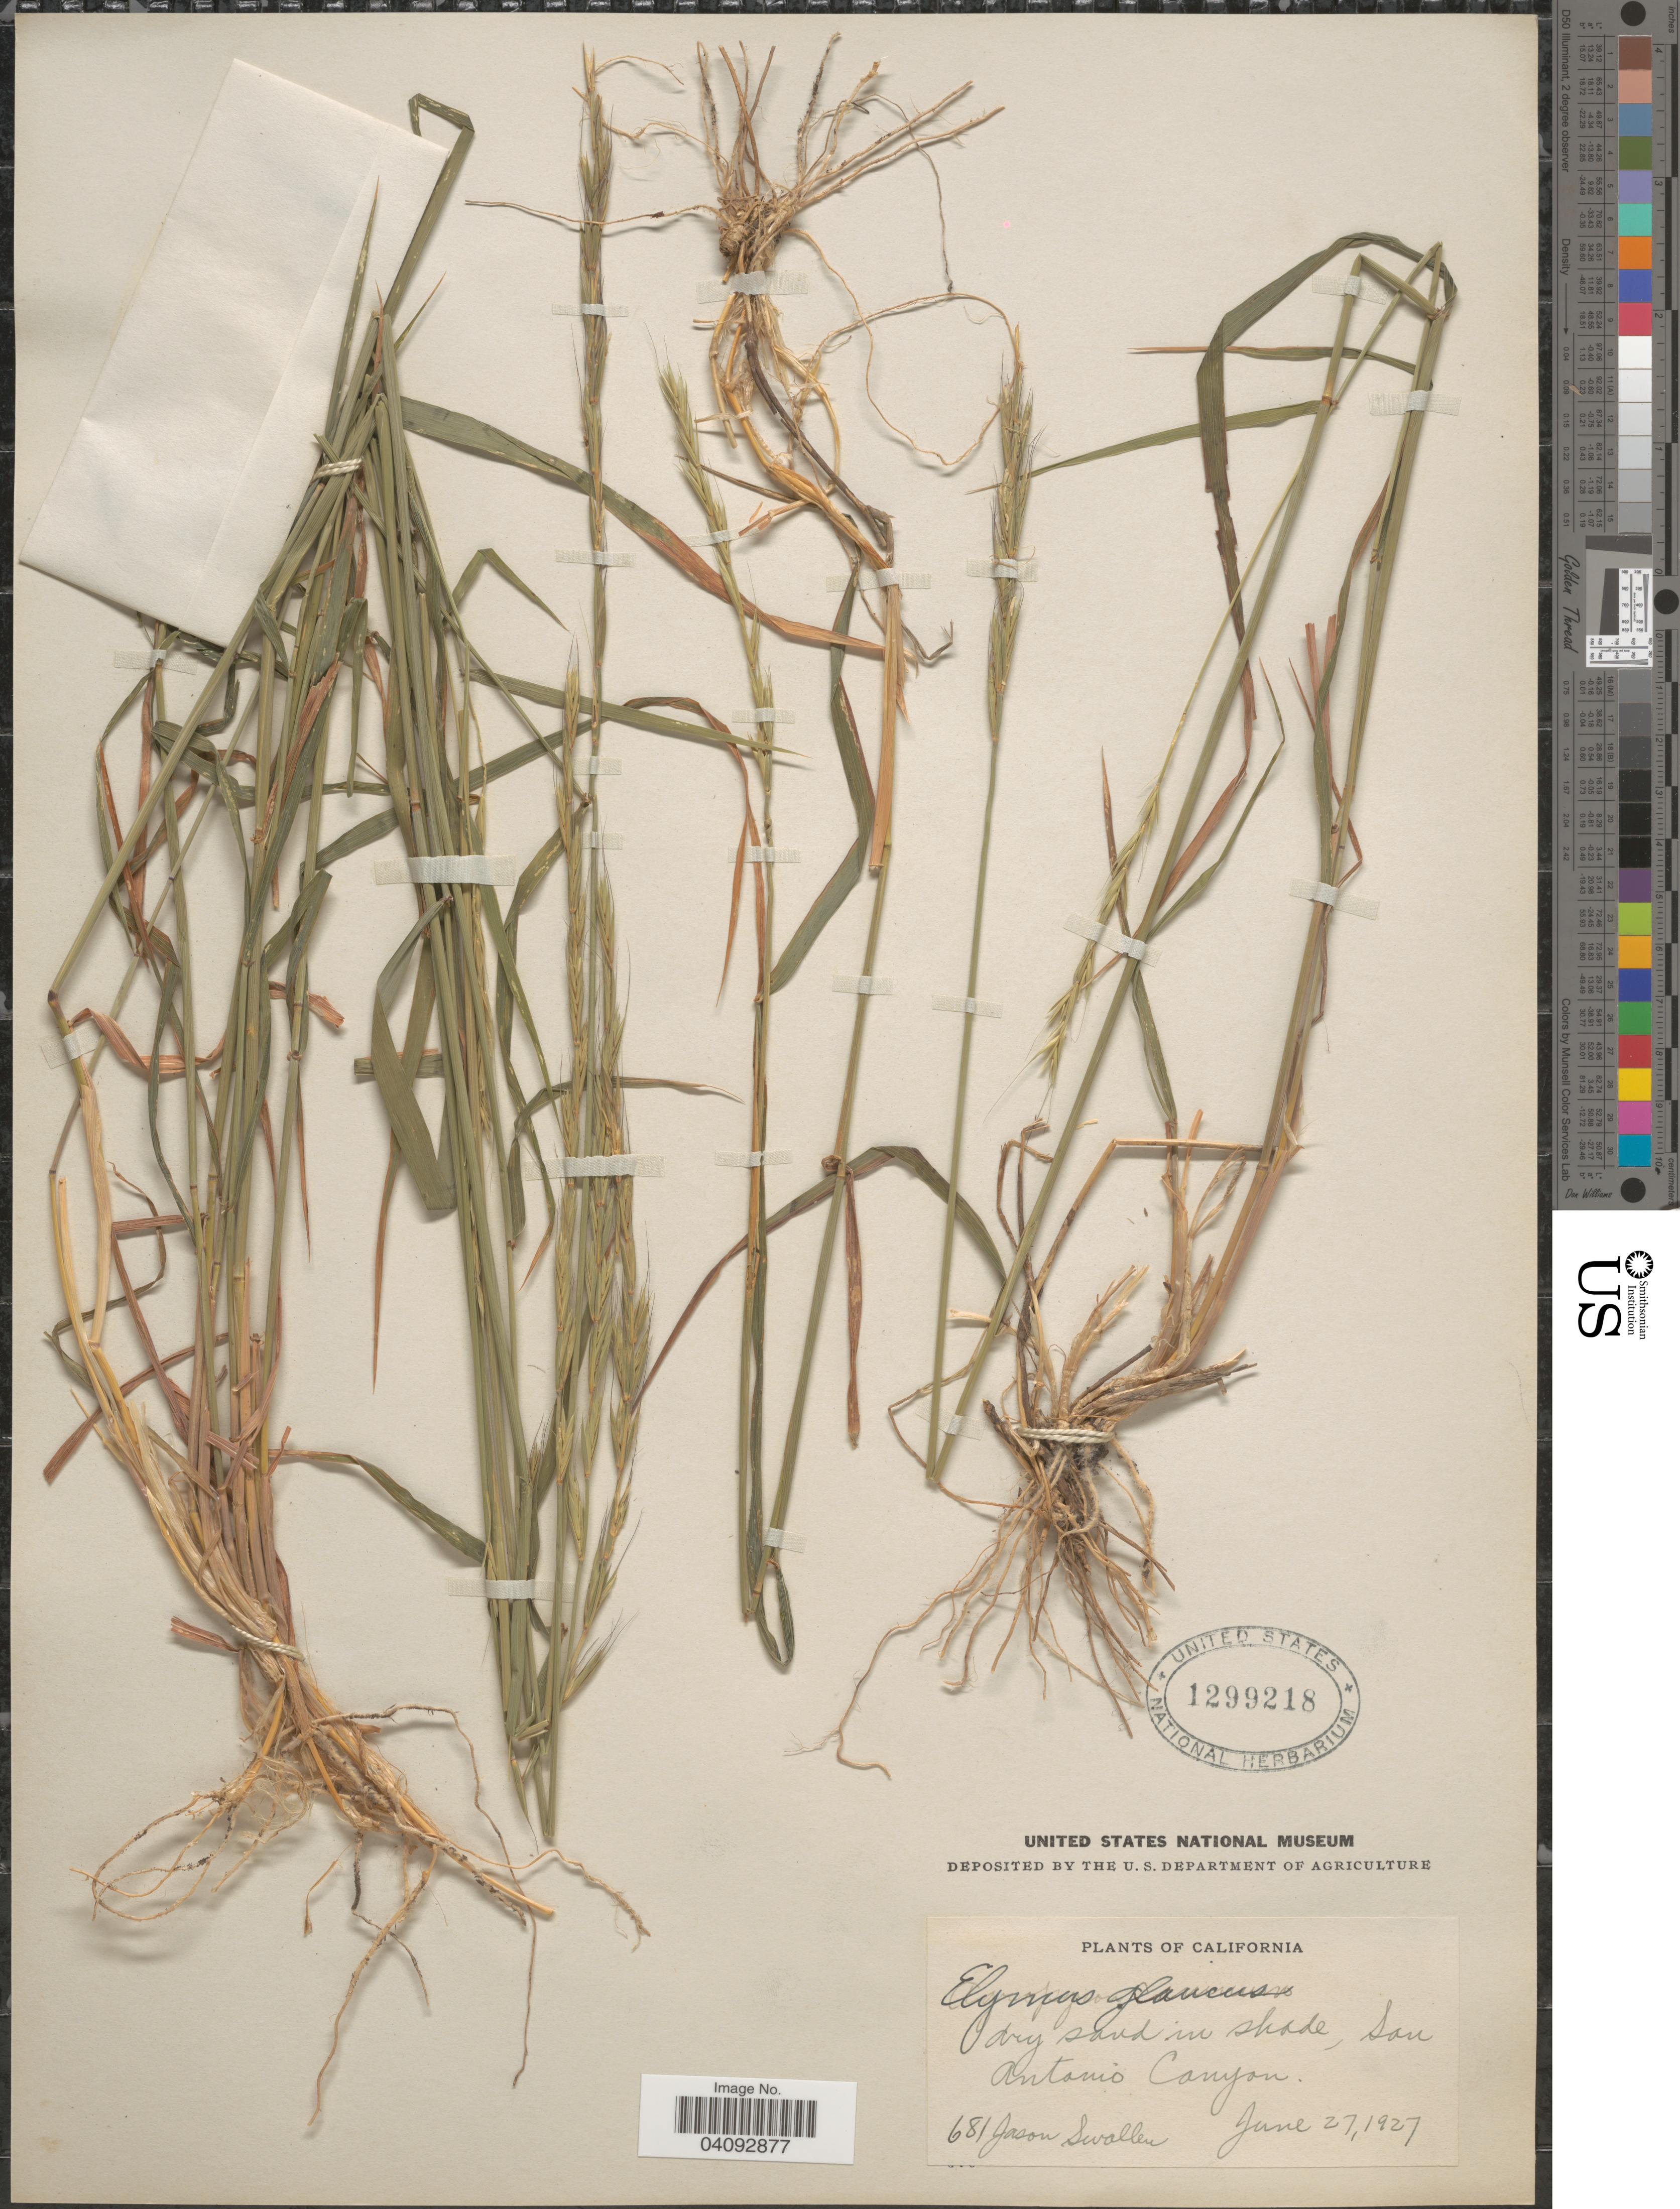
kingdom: Plantae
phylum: Tracheophyta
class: Liliopsida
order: Poales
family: Poaceae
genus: Elymus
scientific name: Elymus glaucus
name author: Buckley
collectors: J. R. Swallen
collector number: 681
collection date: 1927-06-27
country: United States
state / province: California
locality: Dry sand in shade, San Antonio Canyon.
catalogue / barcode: US 1299218